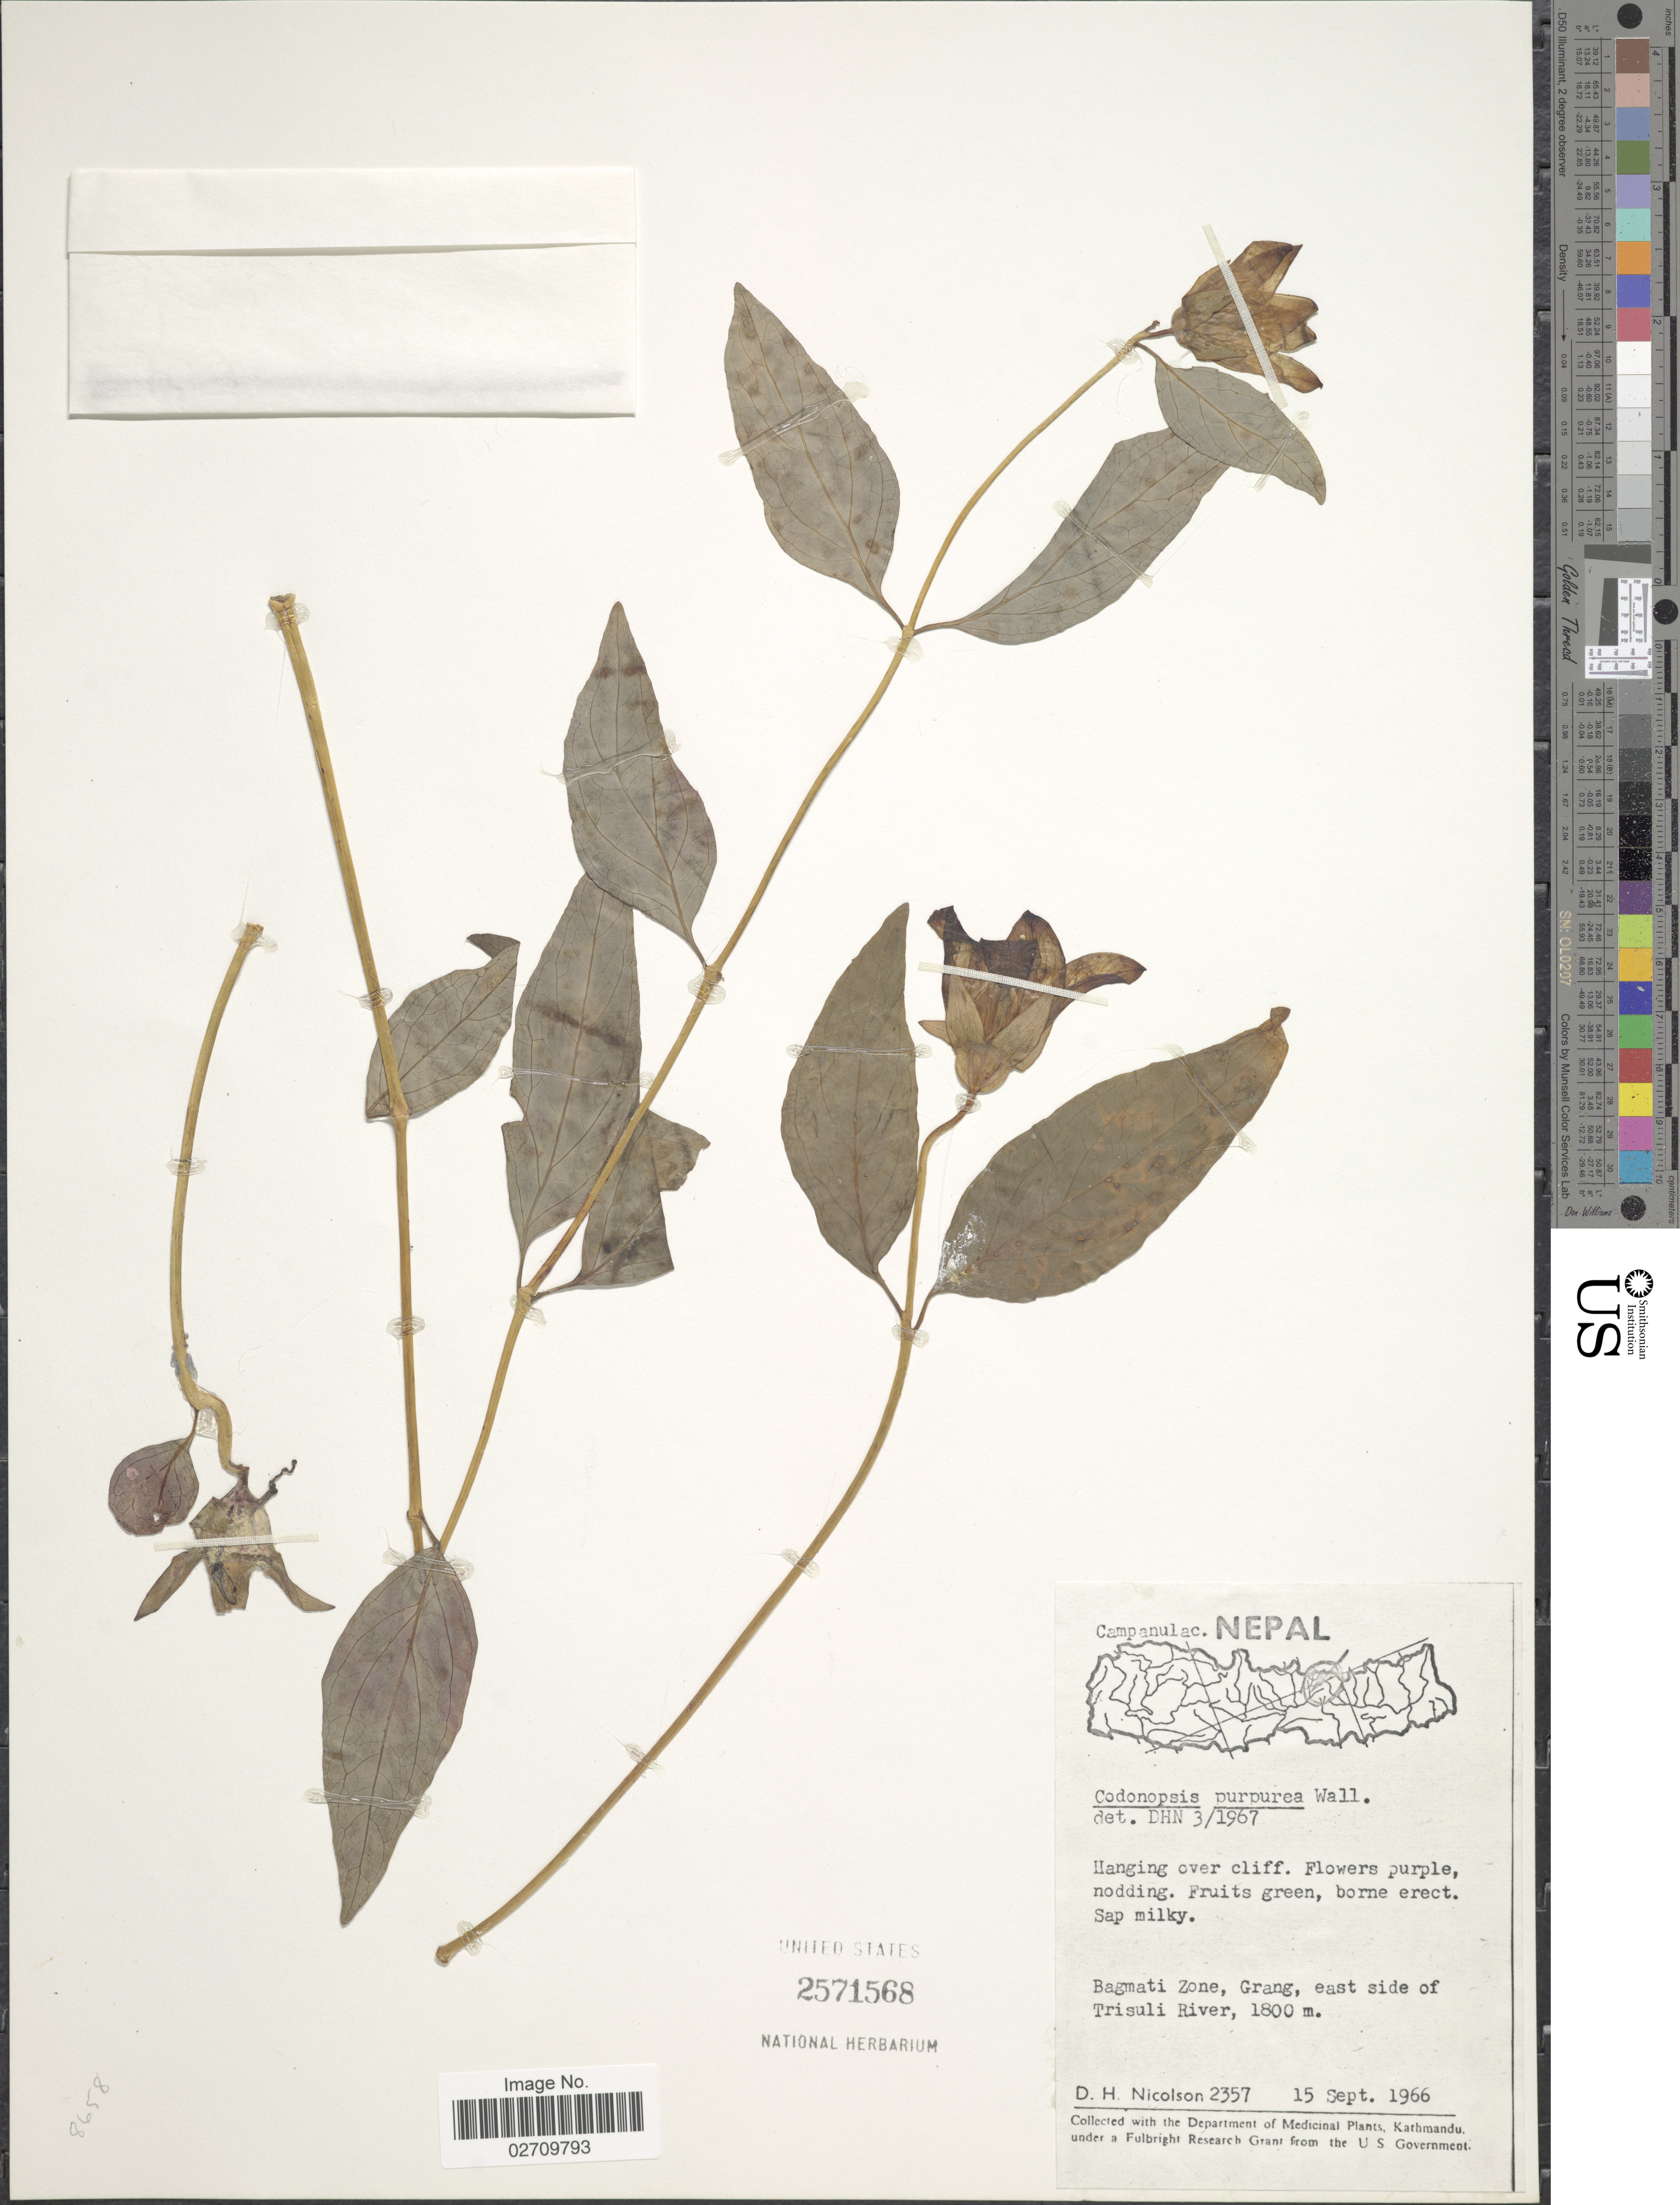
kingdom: Plantae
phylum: Tracheophyta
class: Magnoliopsida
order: Asterales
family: Campanulaceae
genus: Codonopsis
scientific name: Codonopsis purpurea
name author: Wall.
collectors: D. H. Nicolson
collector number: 2357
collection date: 1966-09-15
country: Nepal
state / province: Bagmati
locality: Bagmati Zone, Grang, east side of Trisuli River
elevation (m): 1800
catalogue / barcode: US 2571568